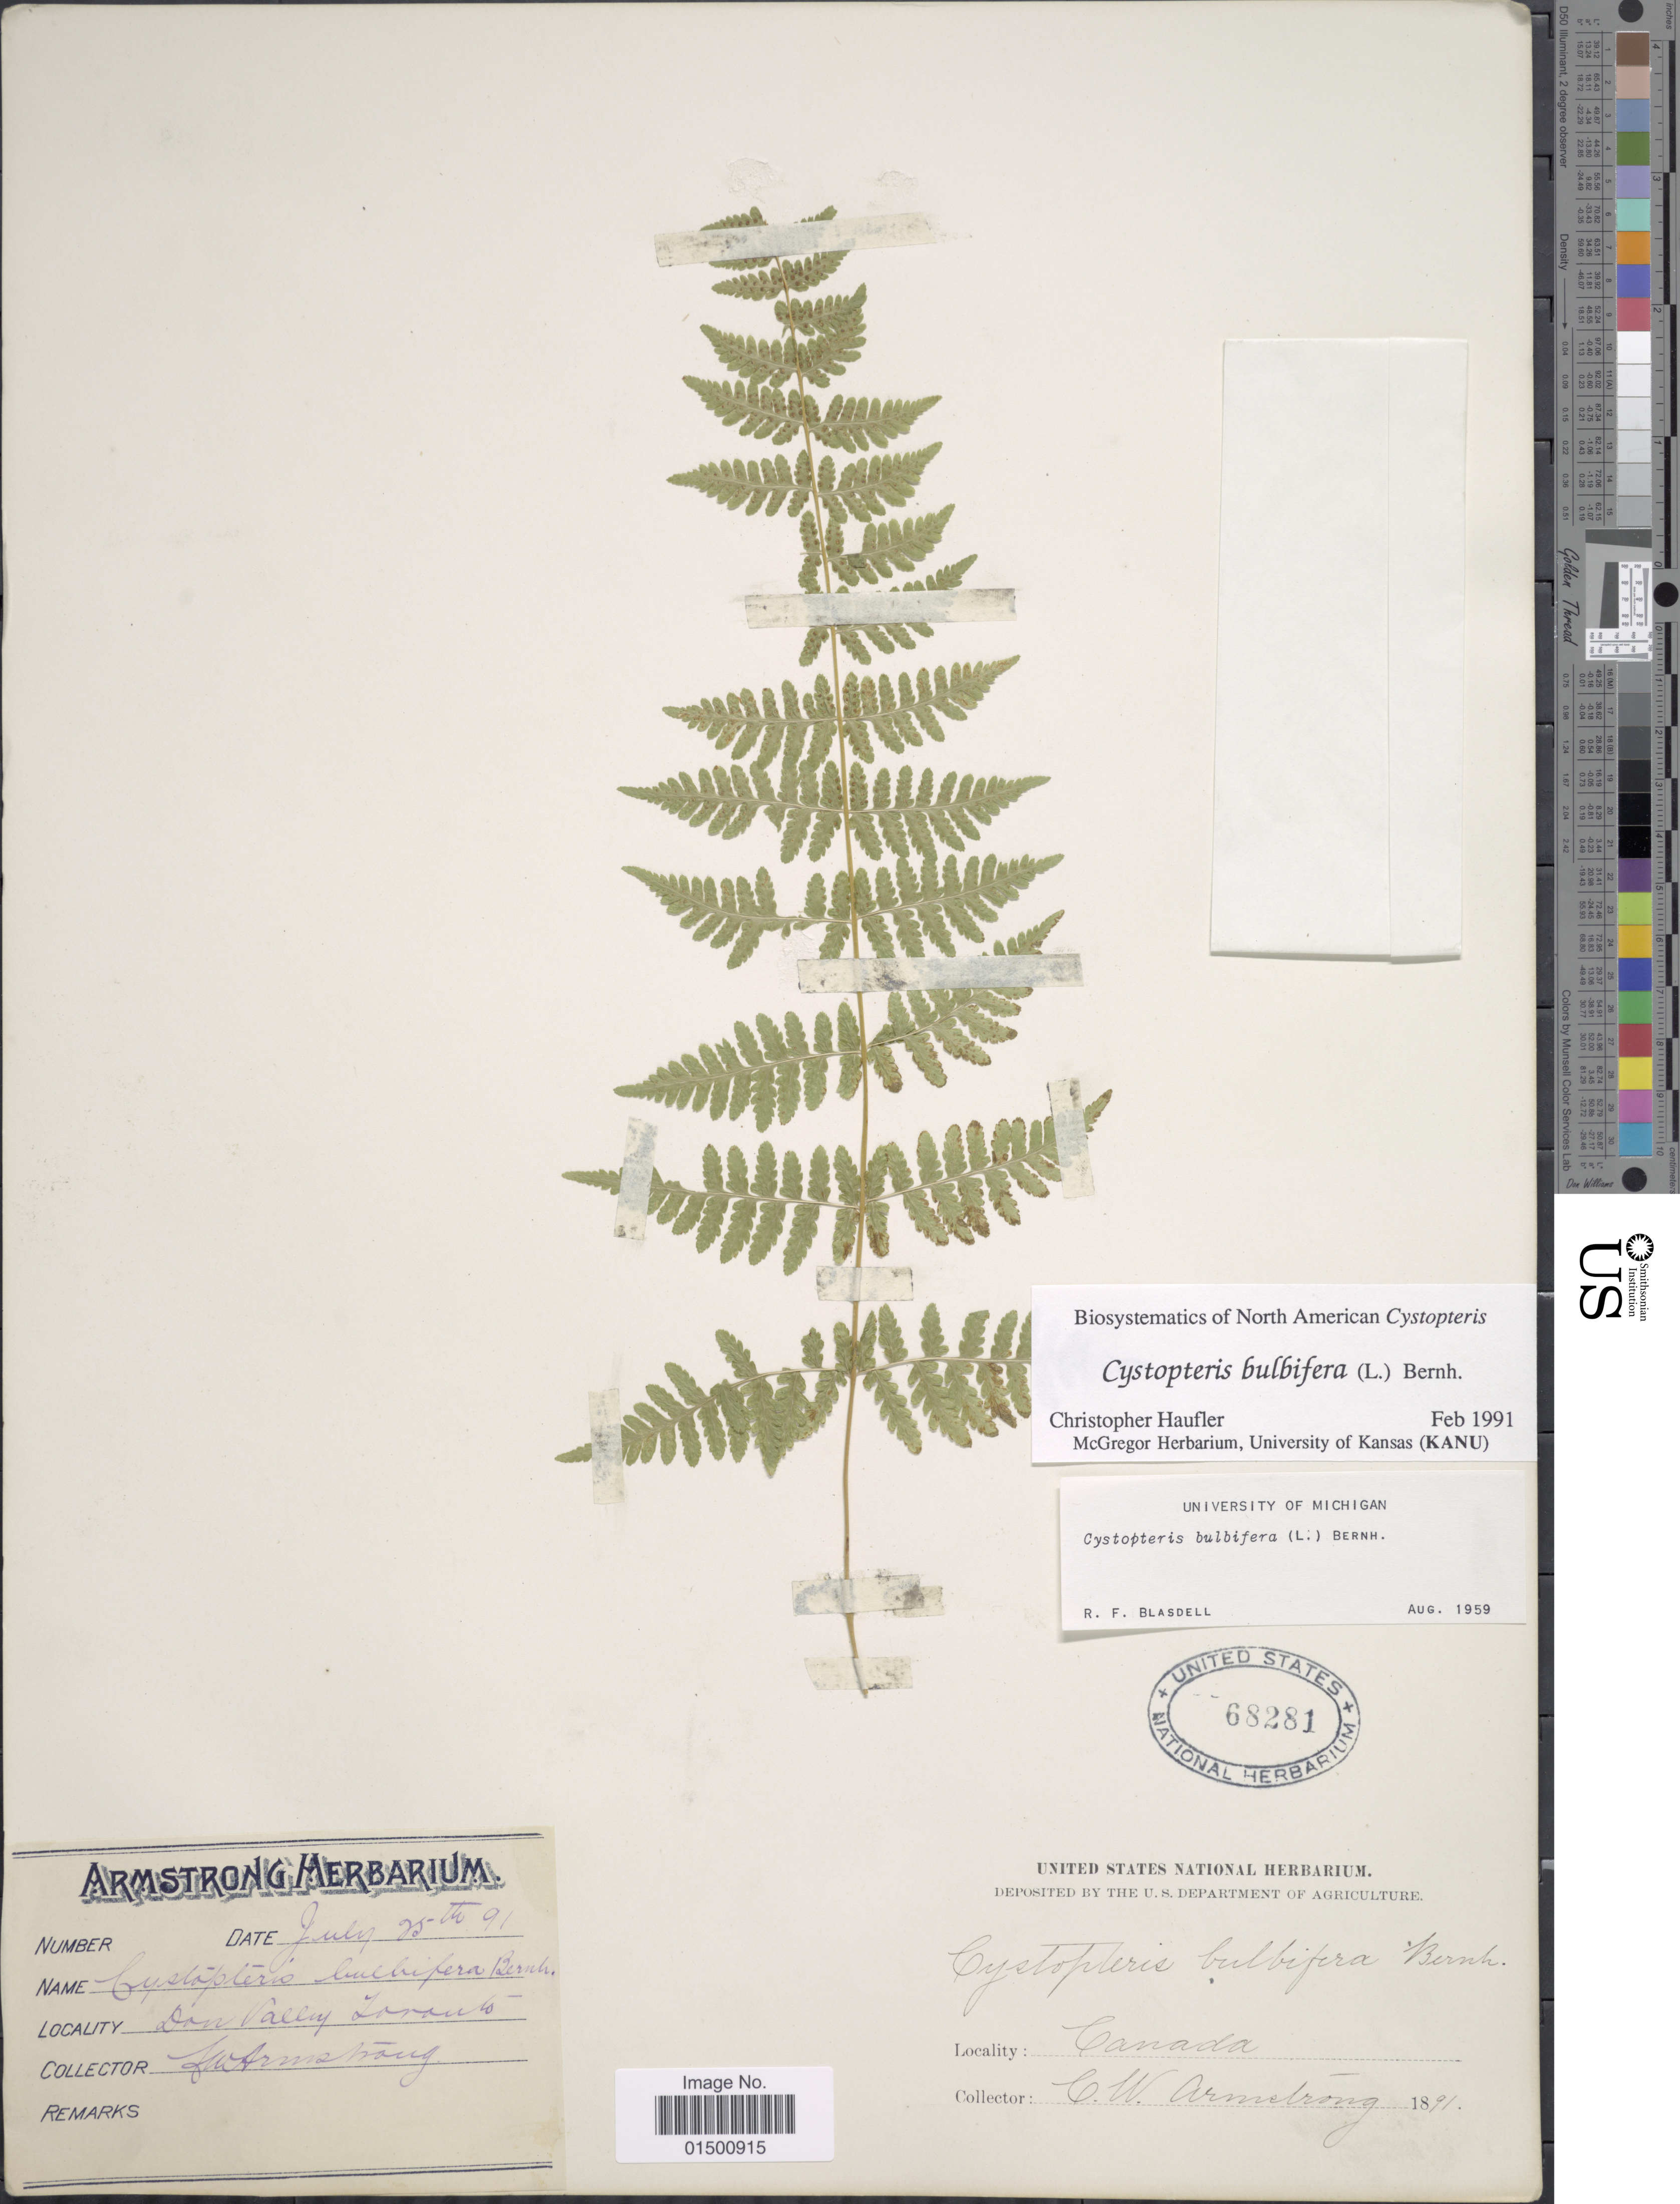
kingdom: Plantae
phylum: Tracheophyta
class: Polypodiopsida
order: Polypodiales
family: Cystopteridaceae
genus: Cystopteris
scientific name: Cystopteris bulbifera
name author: (L.) Bernh.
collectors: C. W. Armstrong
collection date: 1891-07-25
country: Canada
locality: Don Valley Toronto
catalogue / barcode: US 68281